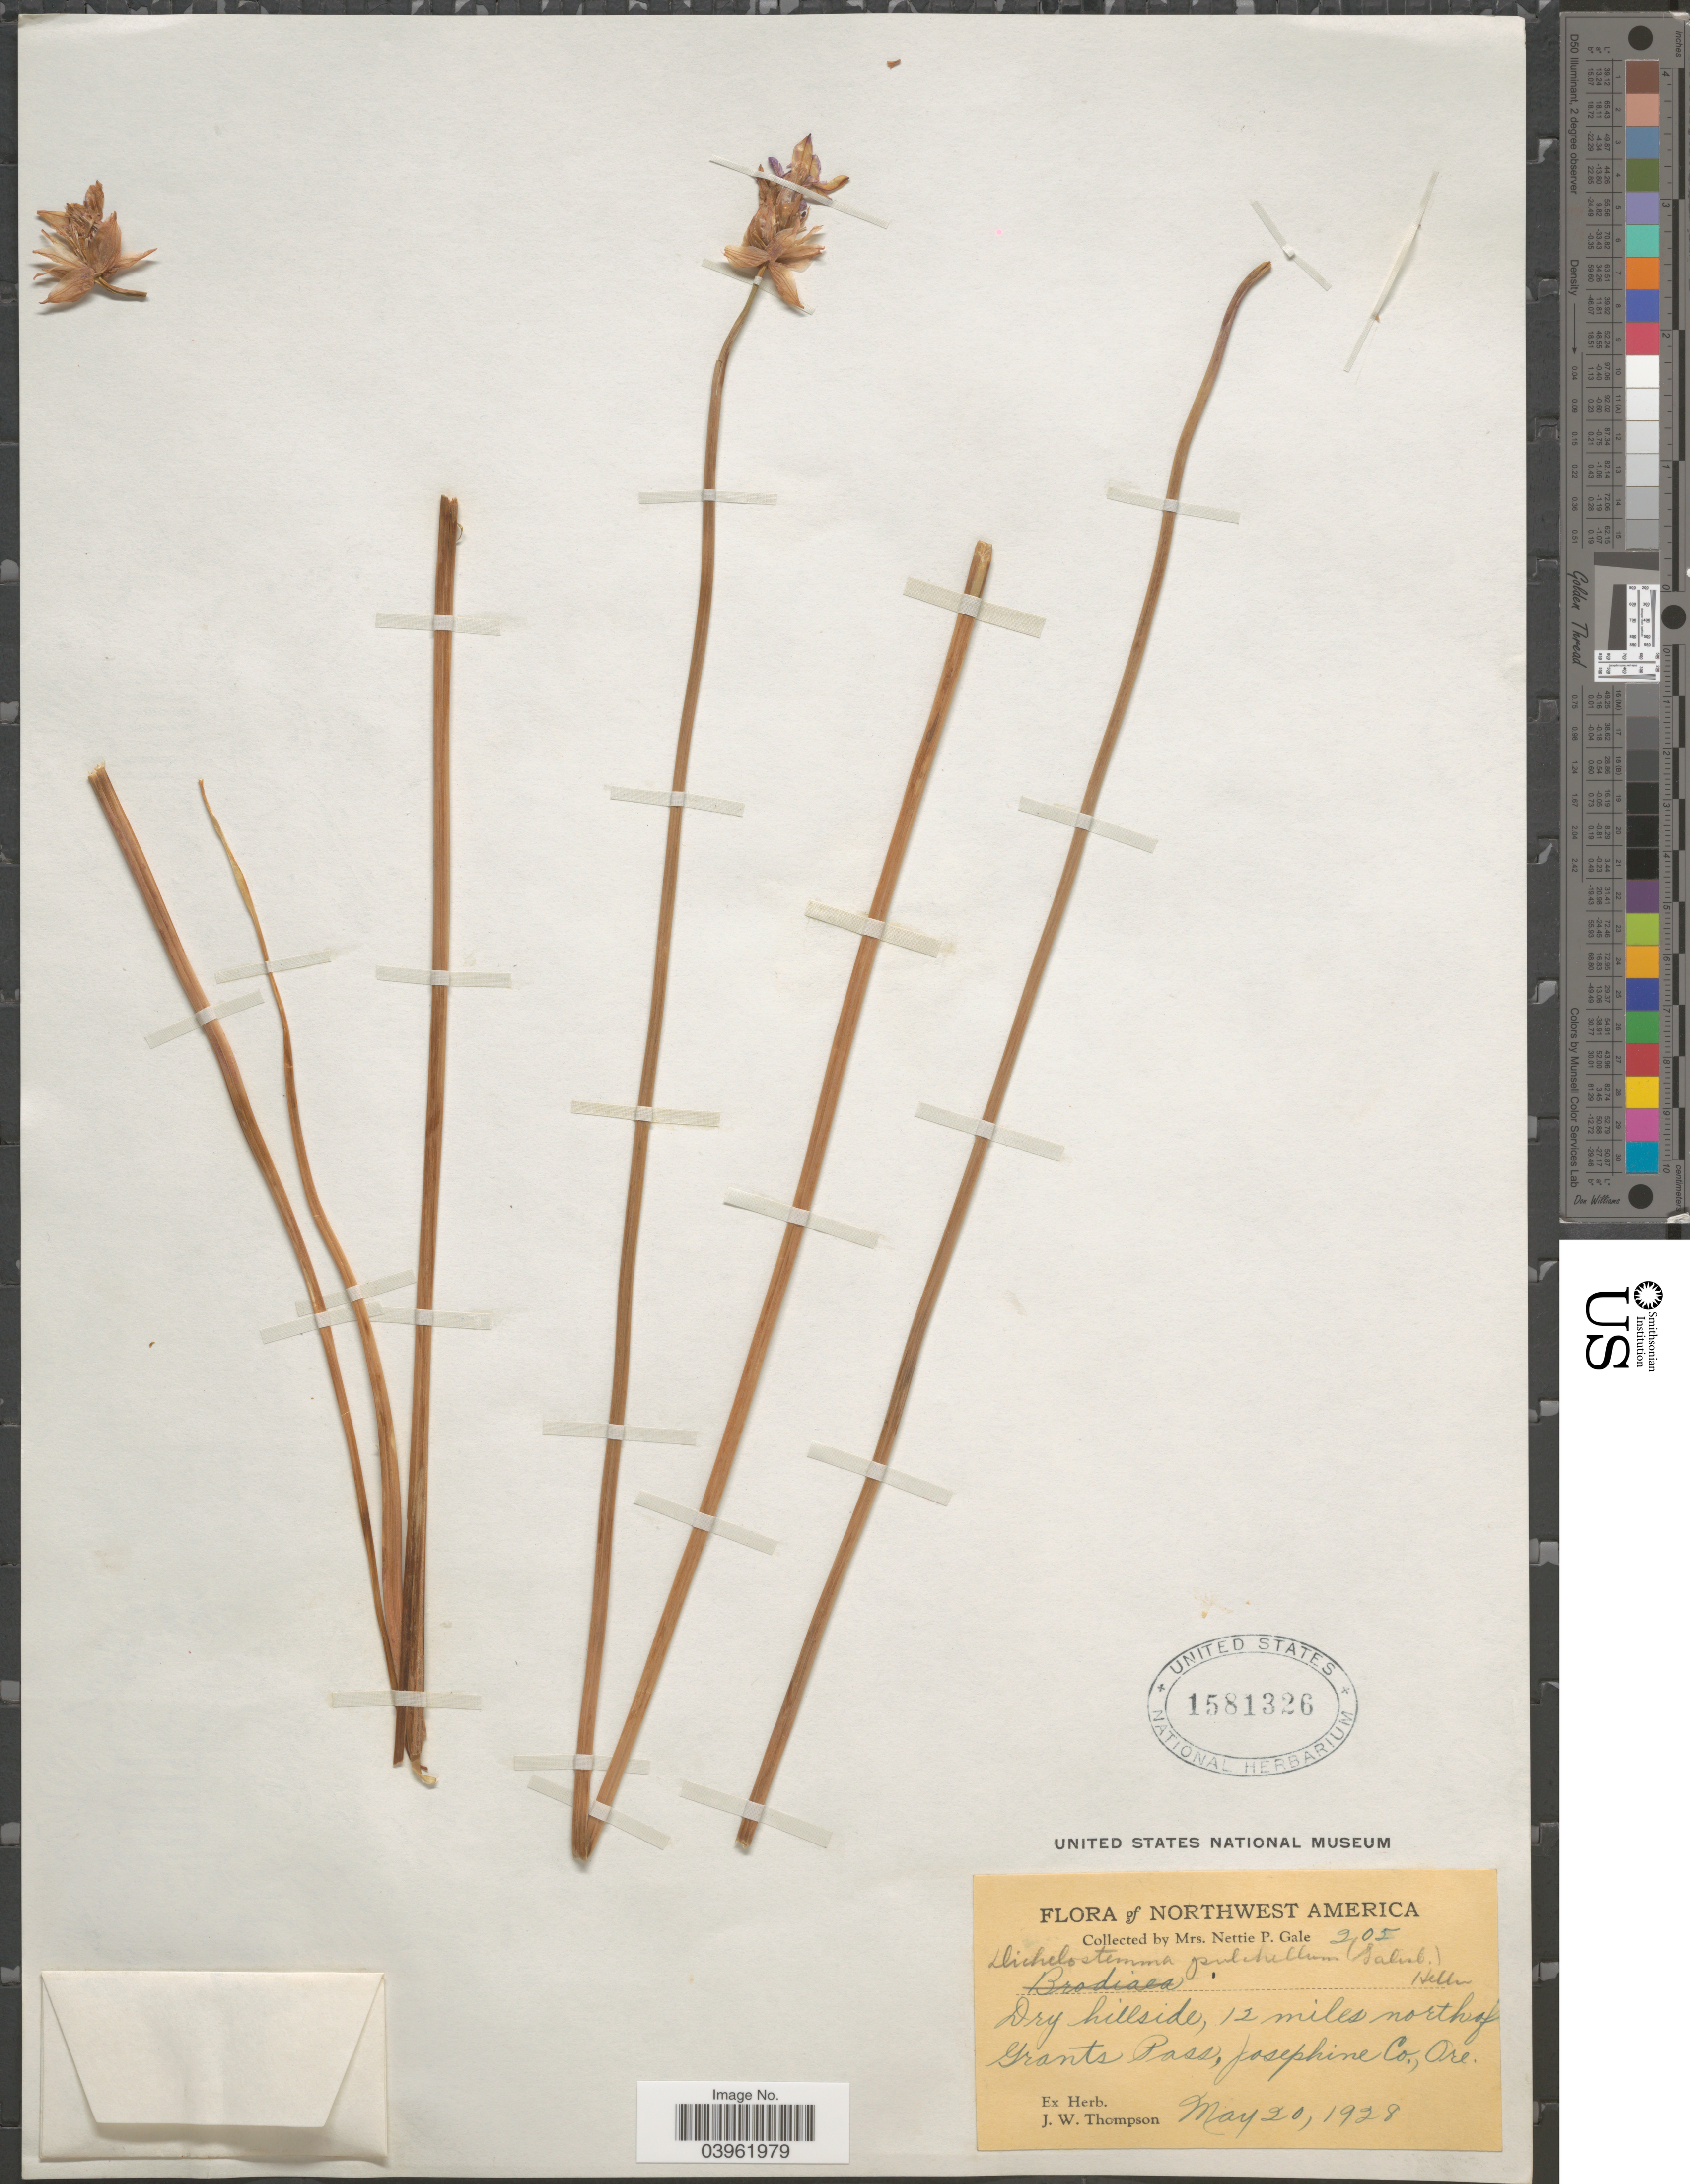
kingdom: Plantae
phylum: Tracheophyta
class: Liliopsida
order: Asparagales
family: Asparagaceae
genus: Dichelostemma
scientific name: Dichelostemma pulchellum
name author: (Salisb.) A. Heller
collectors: N. Gale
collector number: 205*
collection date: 1928-05-20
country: United States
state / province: Oregon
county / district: Josephine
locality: Northwest America. Dry hillside, 12 miles north of Grants Pass, Josephine Co.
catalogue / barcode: US 1581326